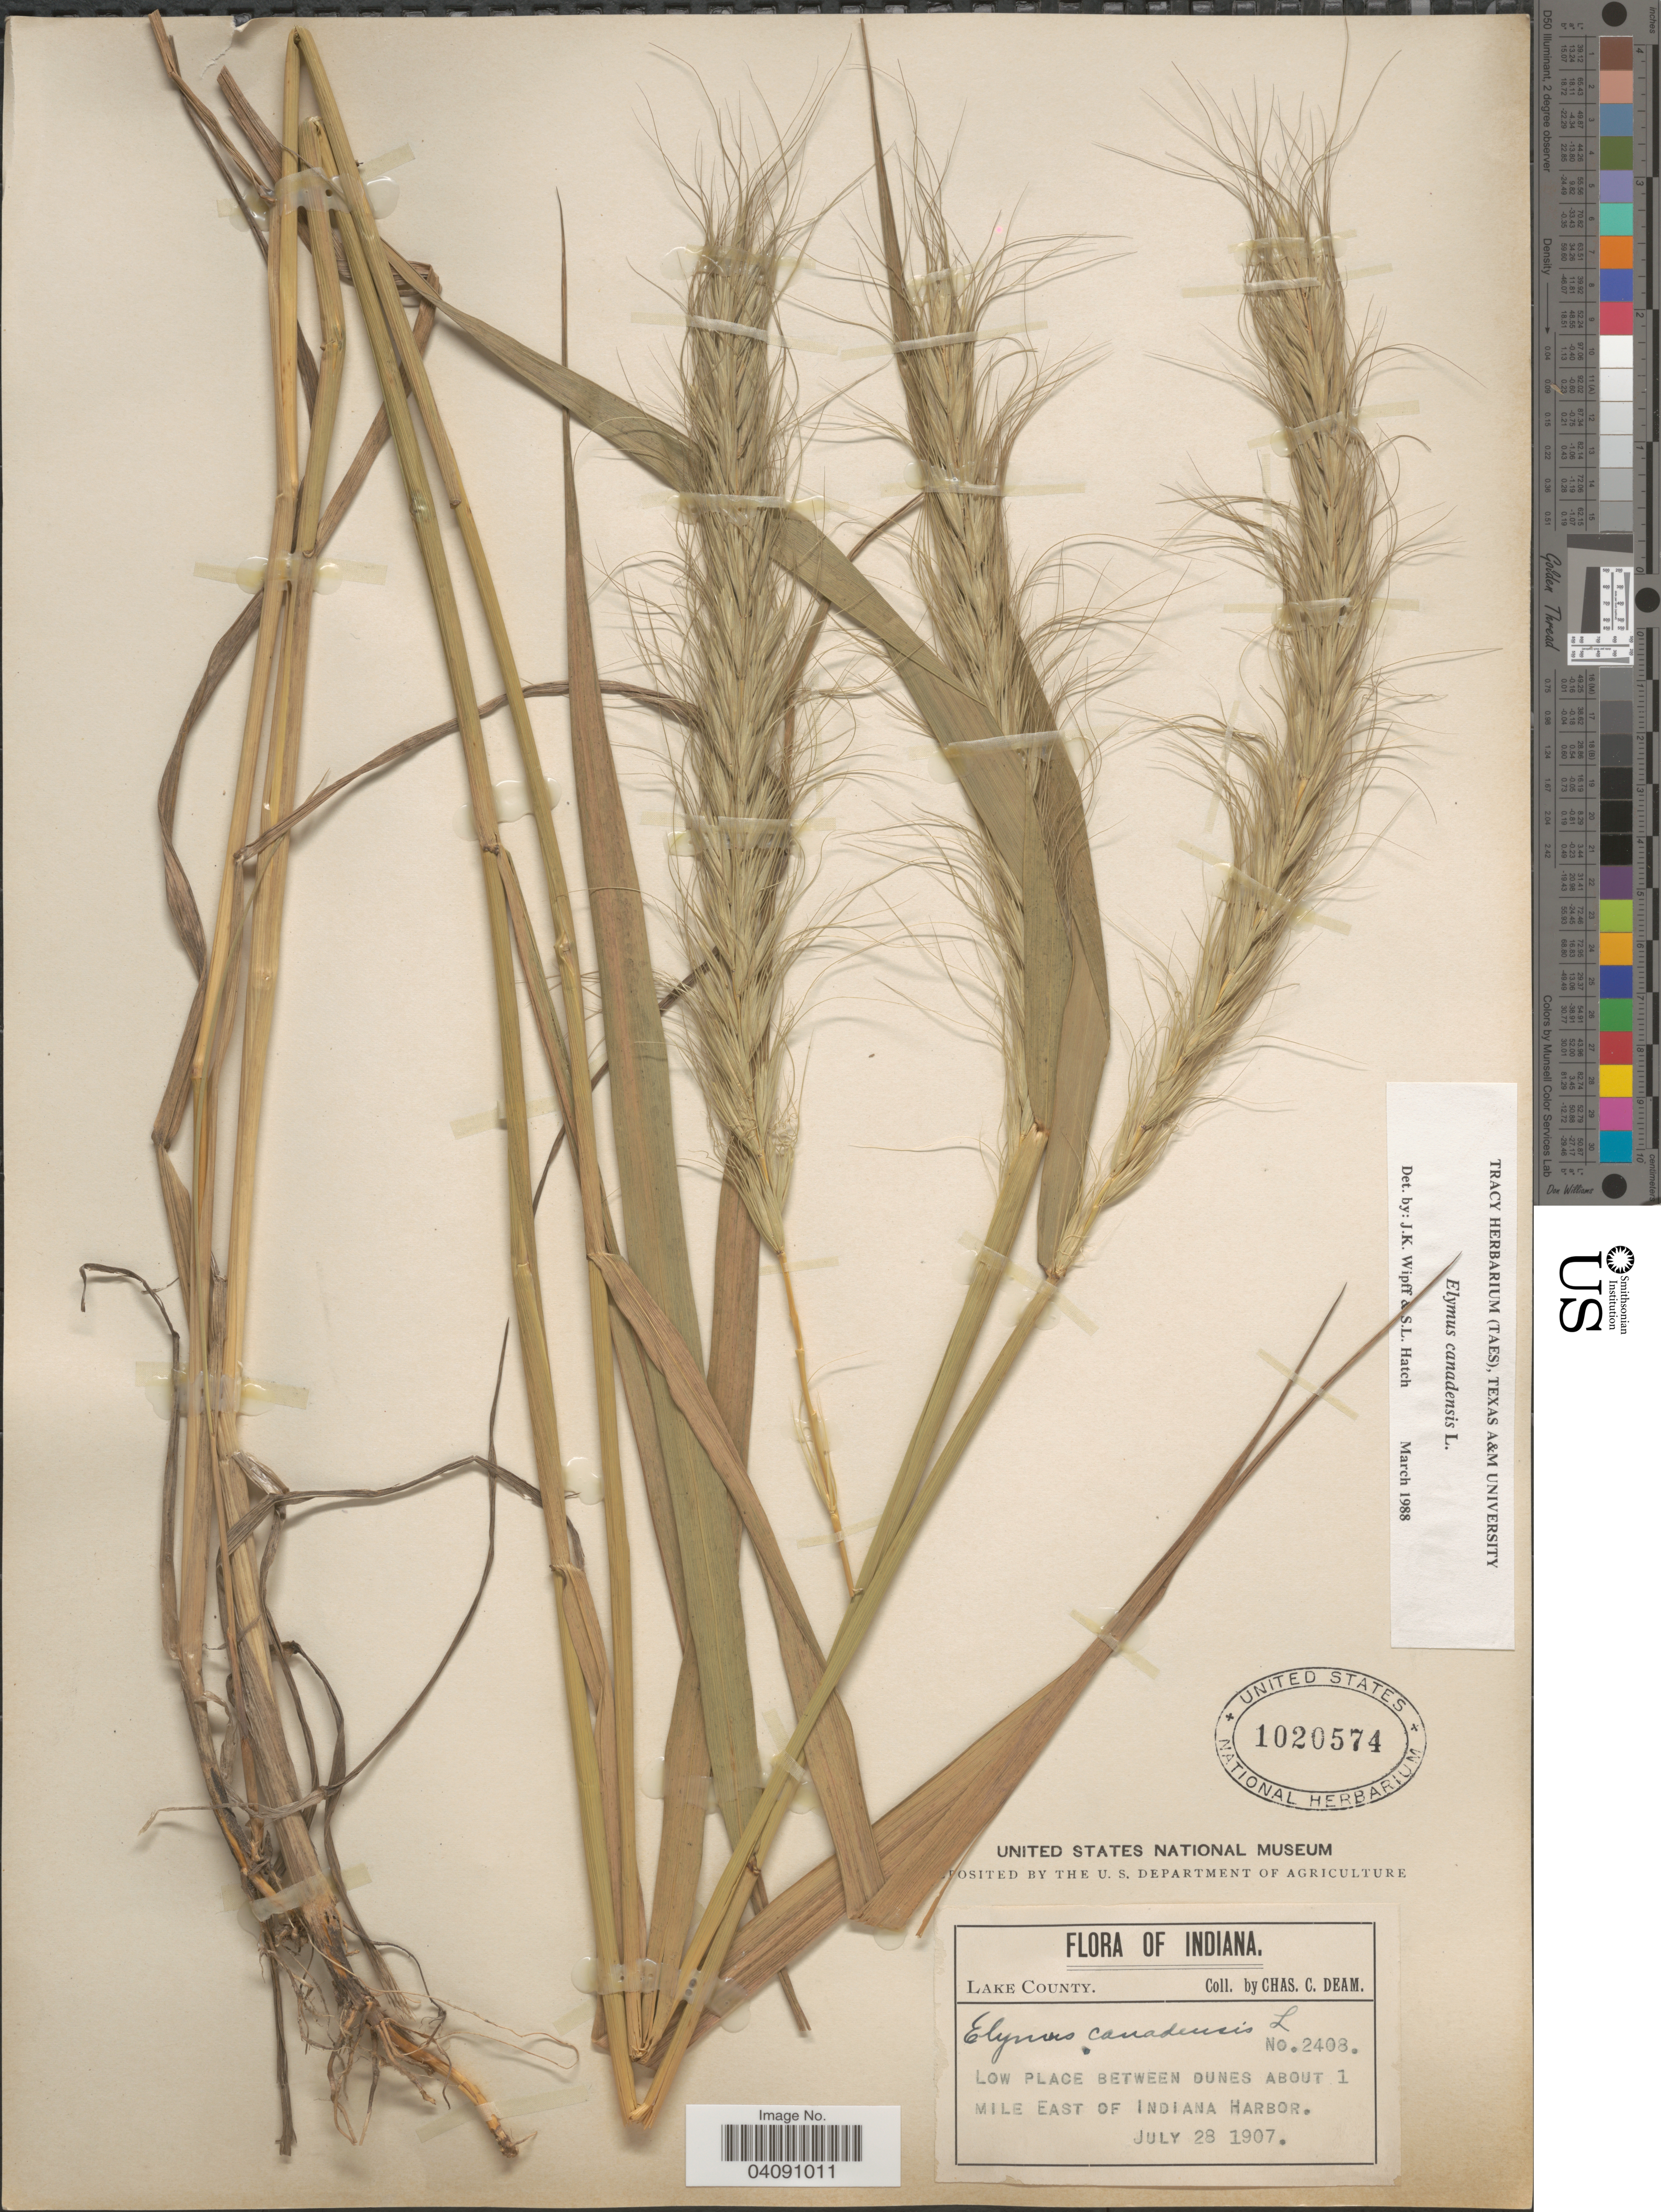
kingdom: Plantae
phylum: Tracheophyta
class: Liliopsida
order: Poales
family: Poaceae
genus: Elymus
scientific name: Elymus canadensis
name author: L.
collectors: C. C. Deam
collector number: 2408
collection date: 1907-07-28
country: United States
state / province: Indiana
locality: Lake County. Low place between dunes about 1 mile East of Indiana Harbor.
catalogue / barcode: US 1020574